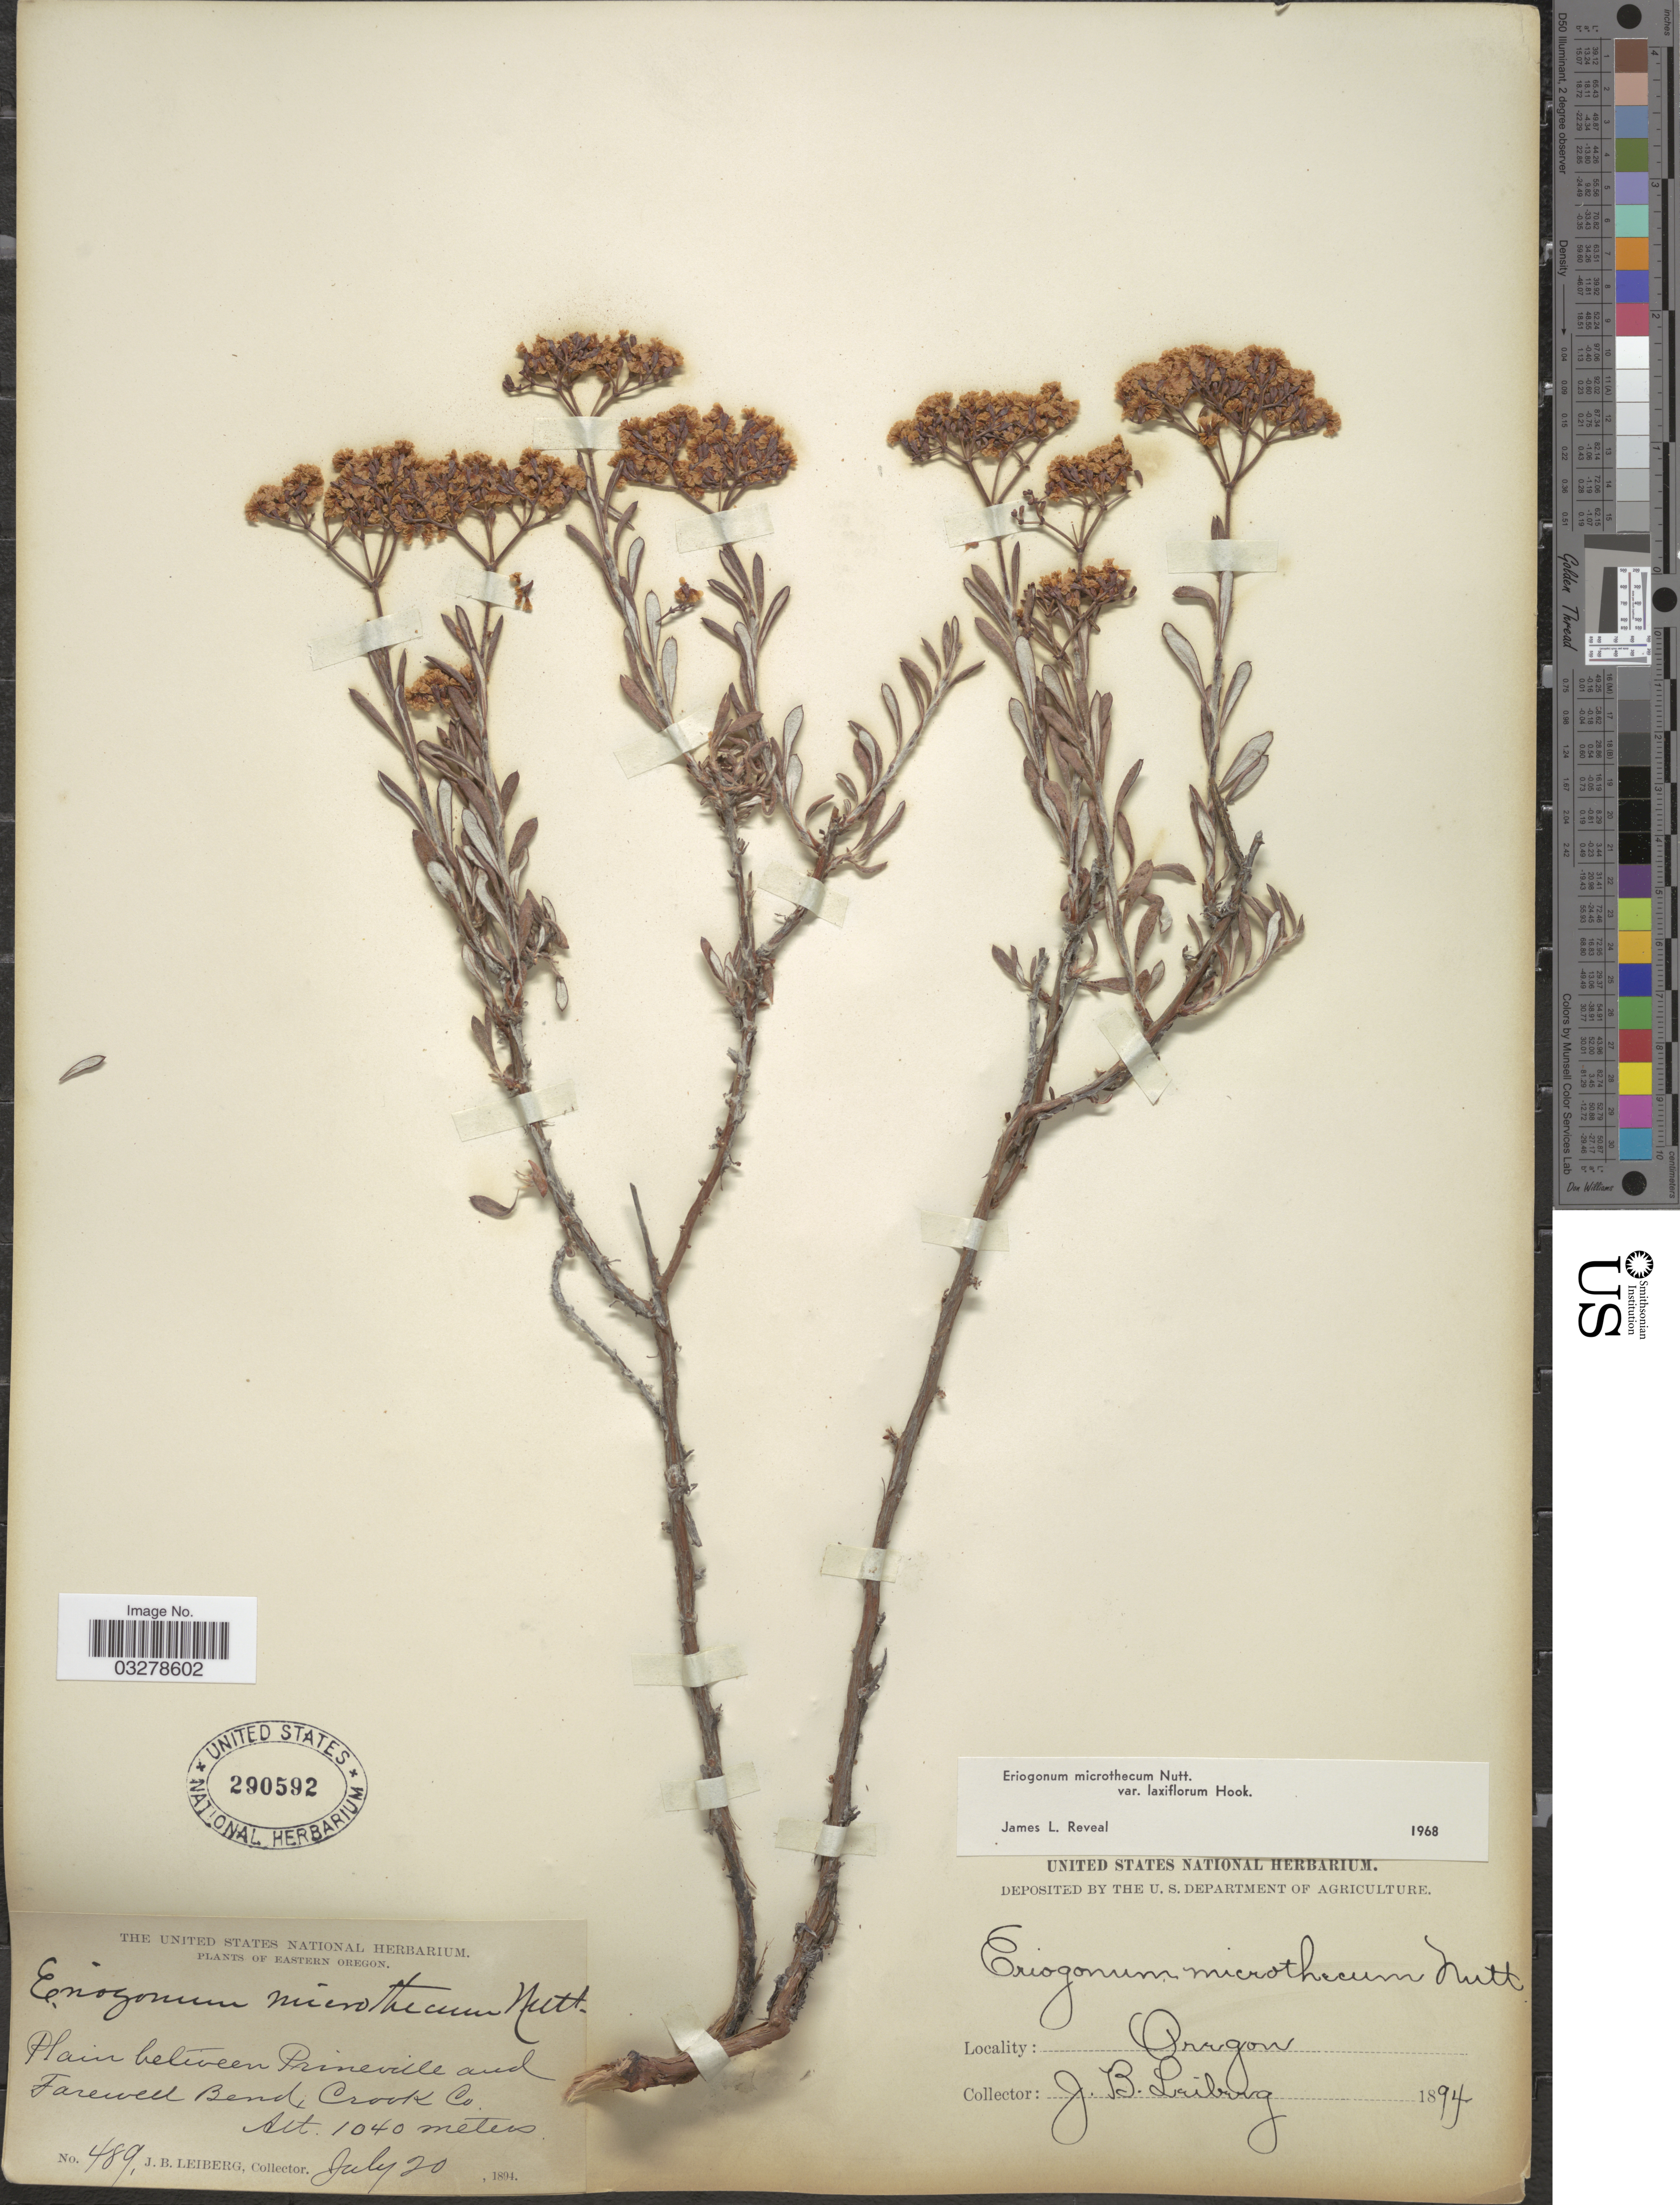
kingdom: Plantae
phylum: Tracheophyta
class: Magnoliopsida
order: Caryophyllales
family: Polygonaceae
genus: Eriogonum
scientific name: Eriogonum microtheca var. laxiflorum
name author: Hook.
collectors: J. B. Leiberg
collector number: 489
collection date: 1894-07-20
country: United States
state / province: Oregon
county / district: Crook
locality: Eastern Oregon. Plain between Prineville and Farewell Bend, Crook Co.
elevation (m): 1040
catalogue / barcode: US 290592